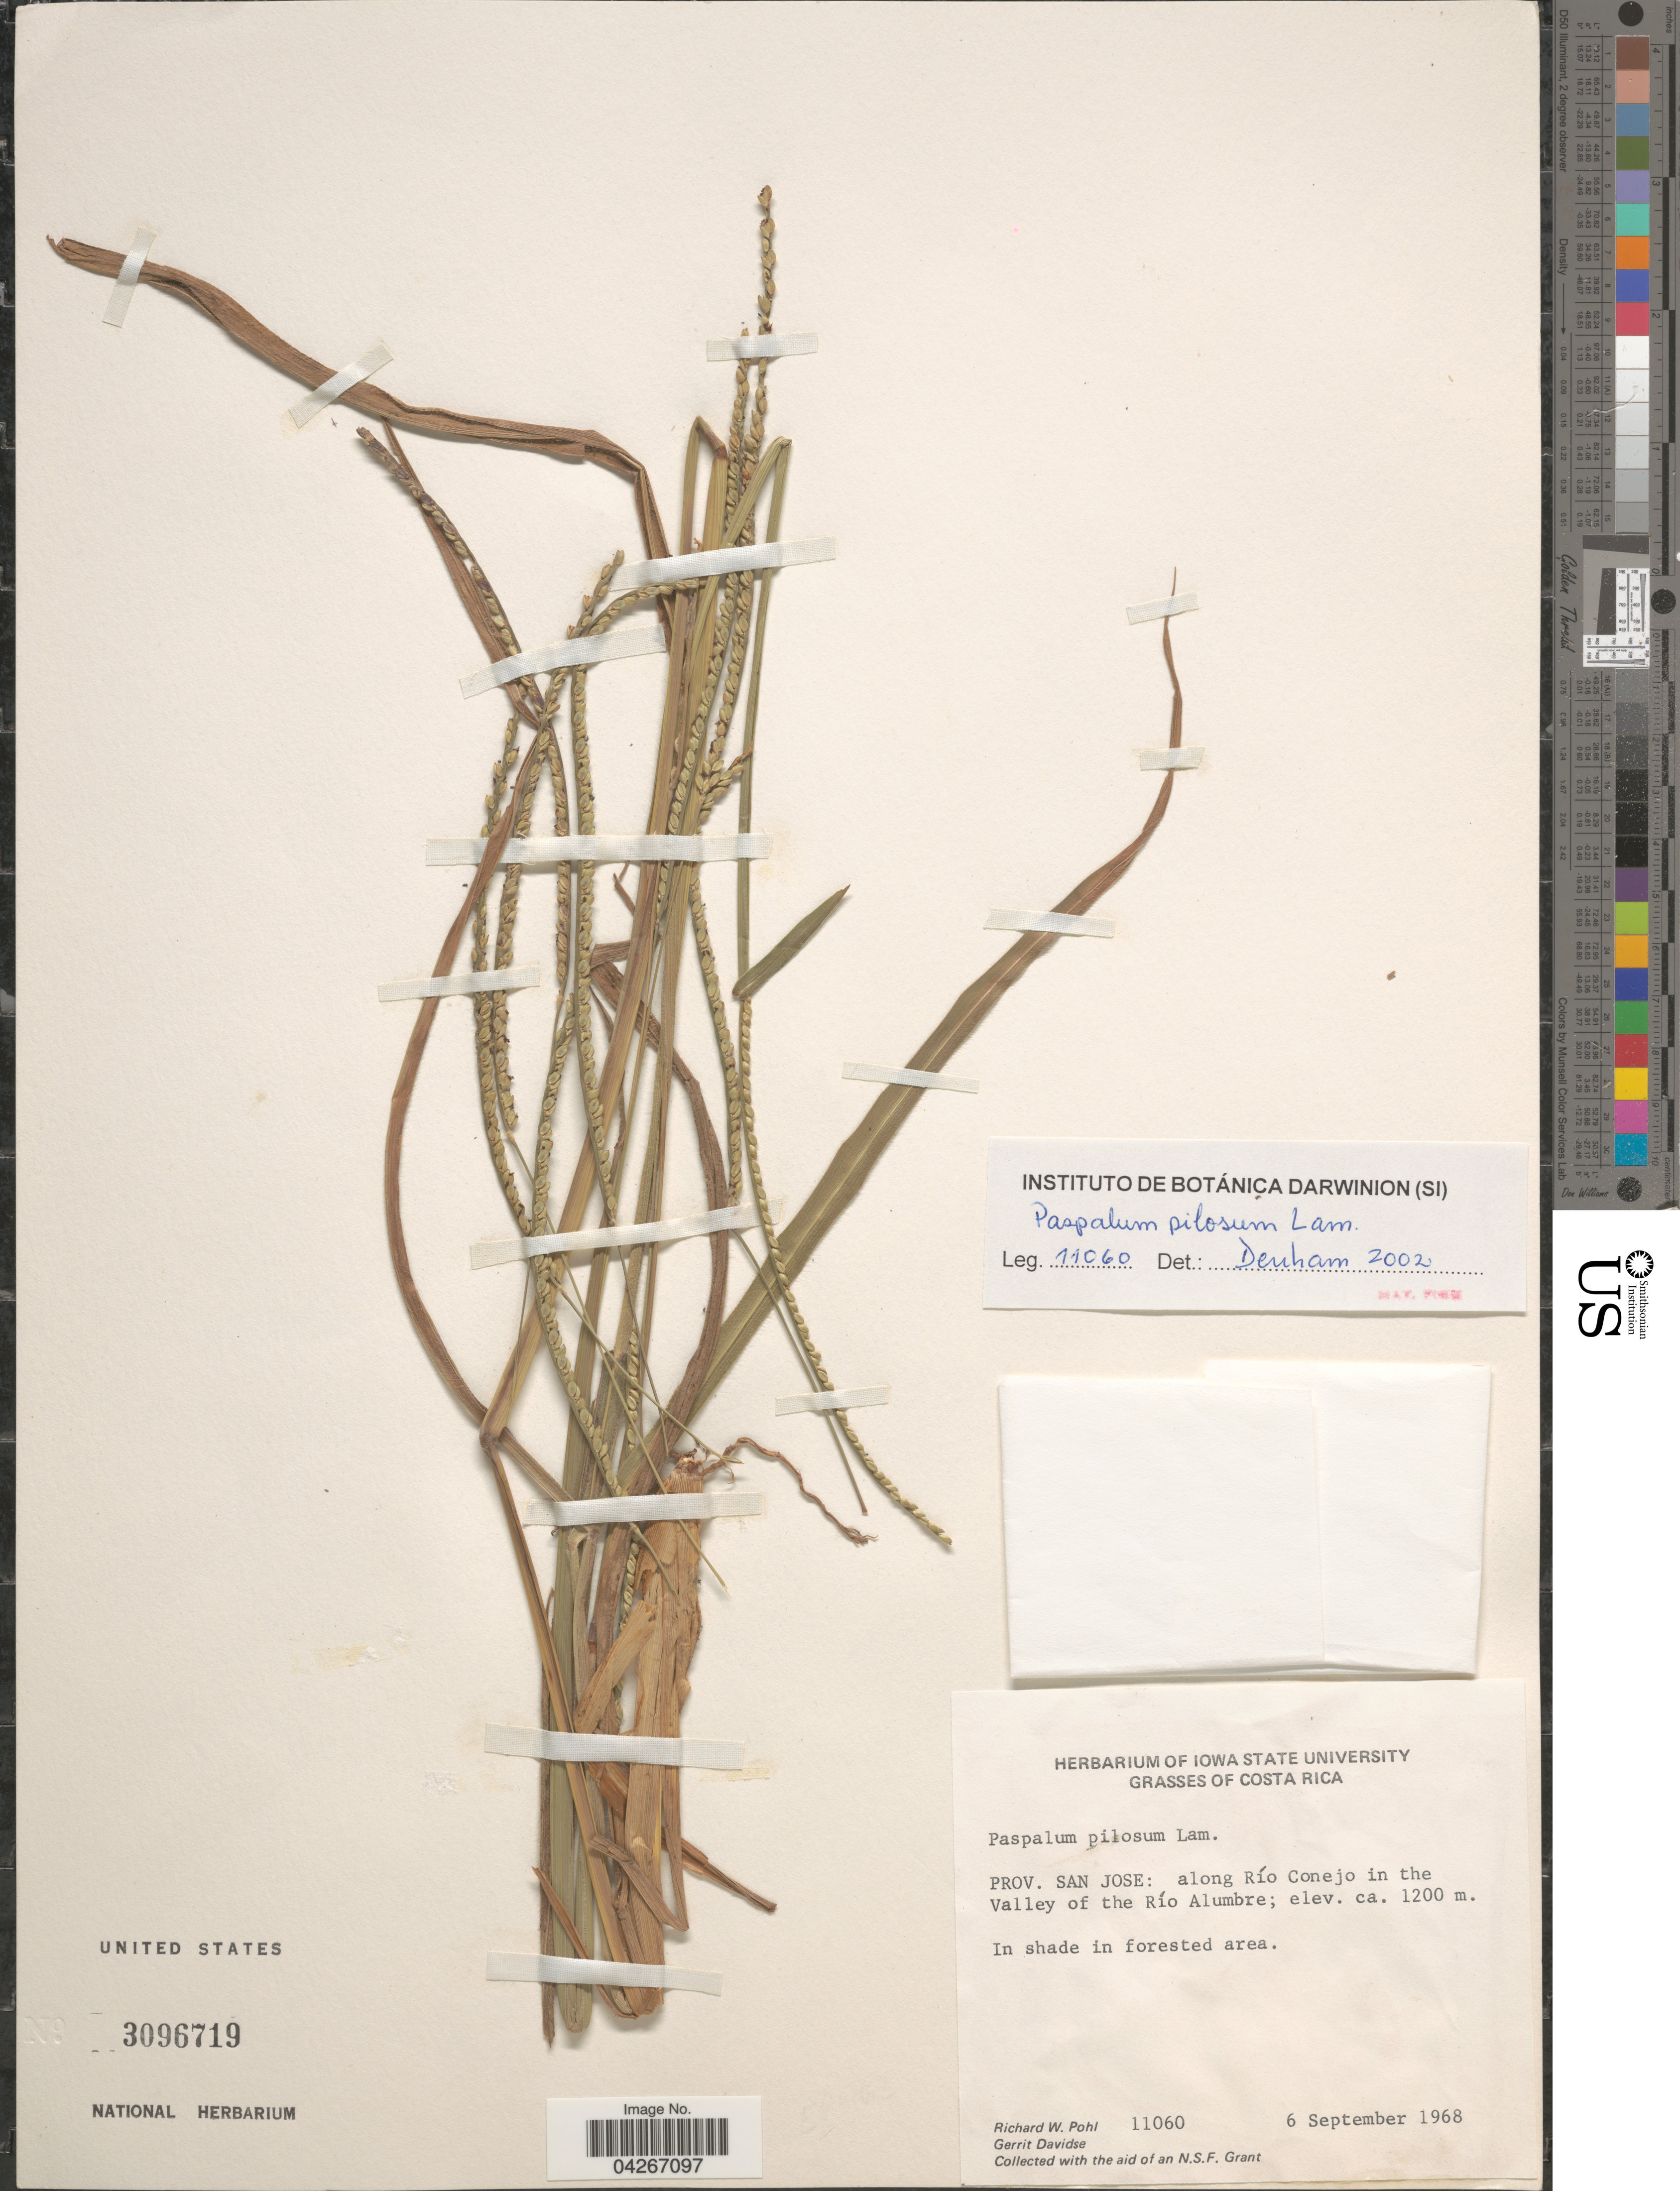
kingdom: Plantae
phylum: Tracheophyta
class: Liliopsida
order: Poales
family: Poaceae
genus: Paspalum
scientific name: Paspalum pilosum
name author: Lam.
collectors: R. W. Pohl & G. Davidse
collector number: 11060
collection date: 1968-09-06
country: Costa Rica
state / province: San José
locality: Along Río Conejo in the Valley of the Río Alumbre.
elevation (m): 1200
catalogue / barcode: US 3096719